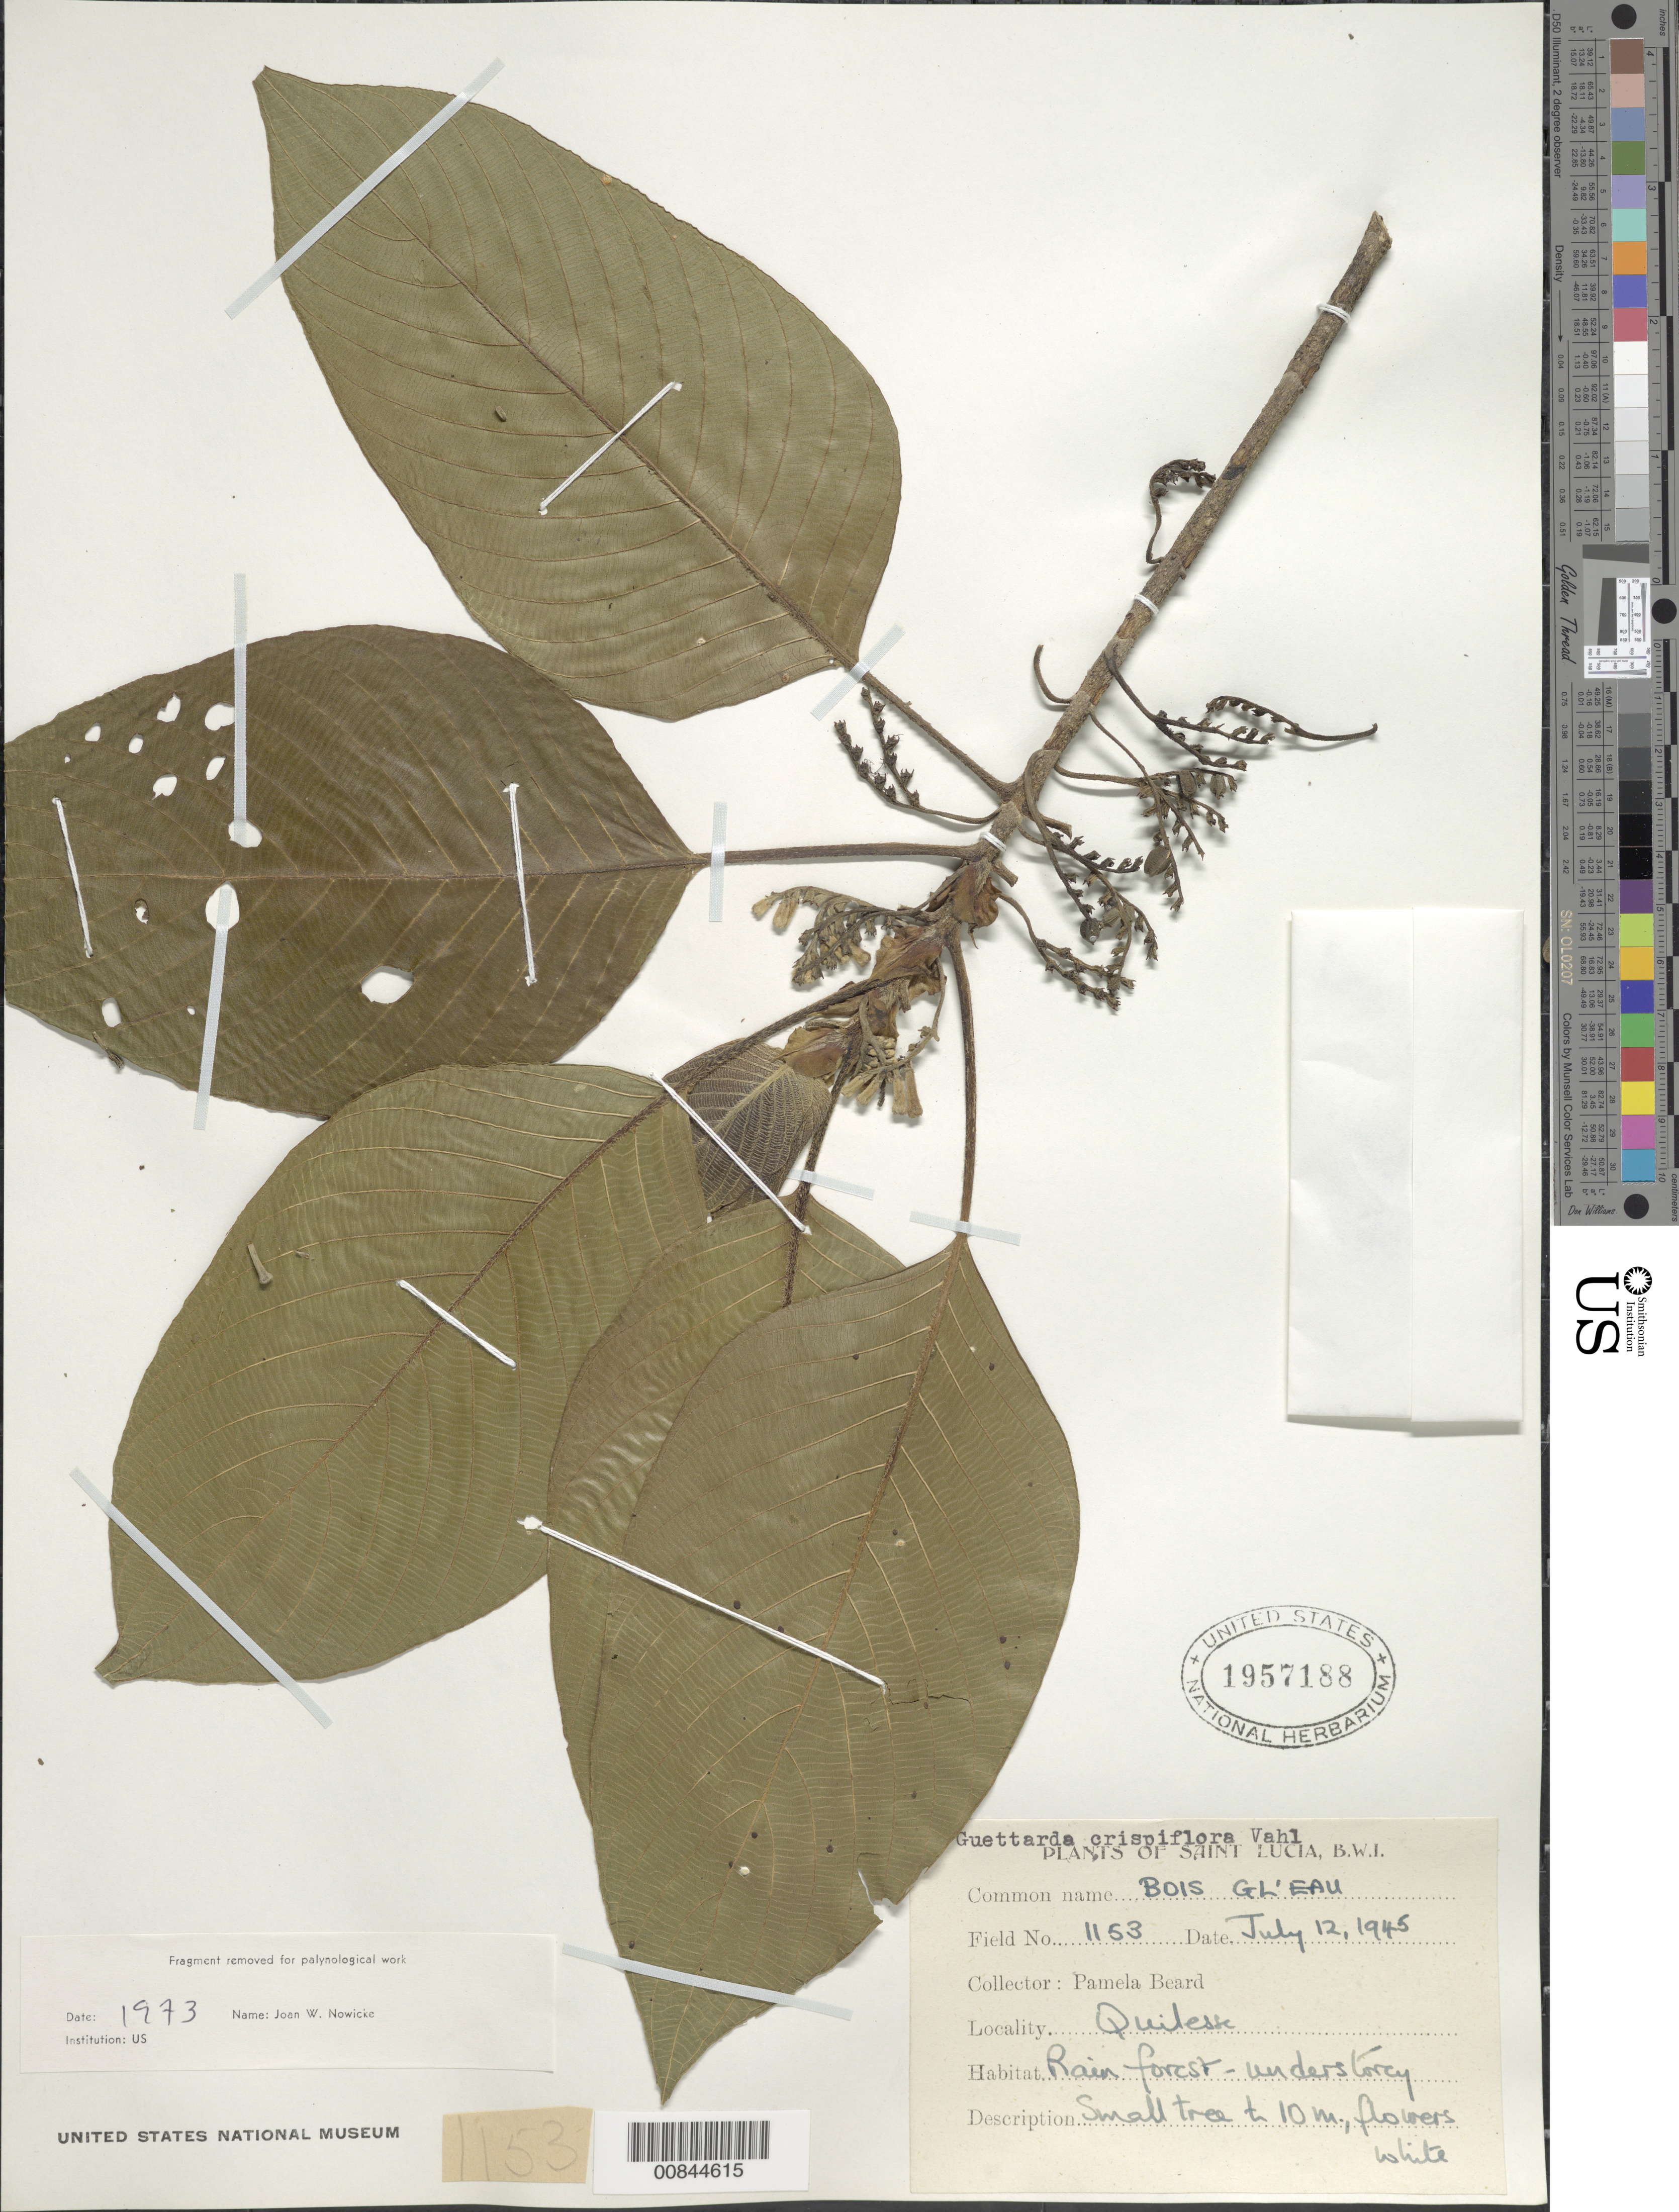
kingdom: Plantae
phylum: Tracheophyta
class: Magnoliopsida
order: Gentianales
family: Rubiaceae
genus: Guettarda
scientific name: Guettarda crispiflora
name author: Vahl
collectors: P. Beard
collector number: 1153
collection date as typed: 12 Jul 1945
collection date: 1945-07-12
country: St. Lucia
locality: Quilesse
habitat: Rainforest understory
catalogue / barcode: US 1957188